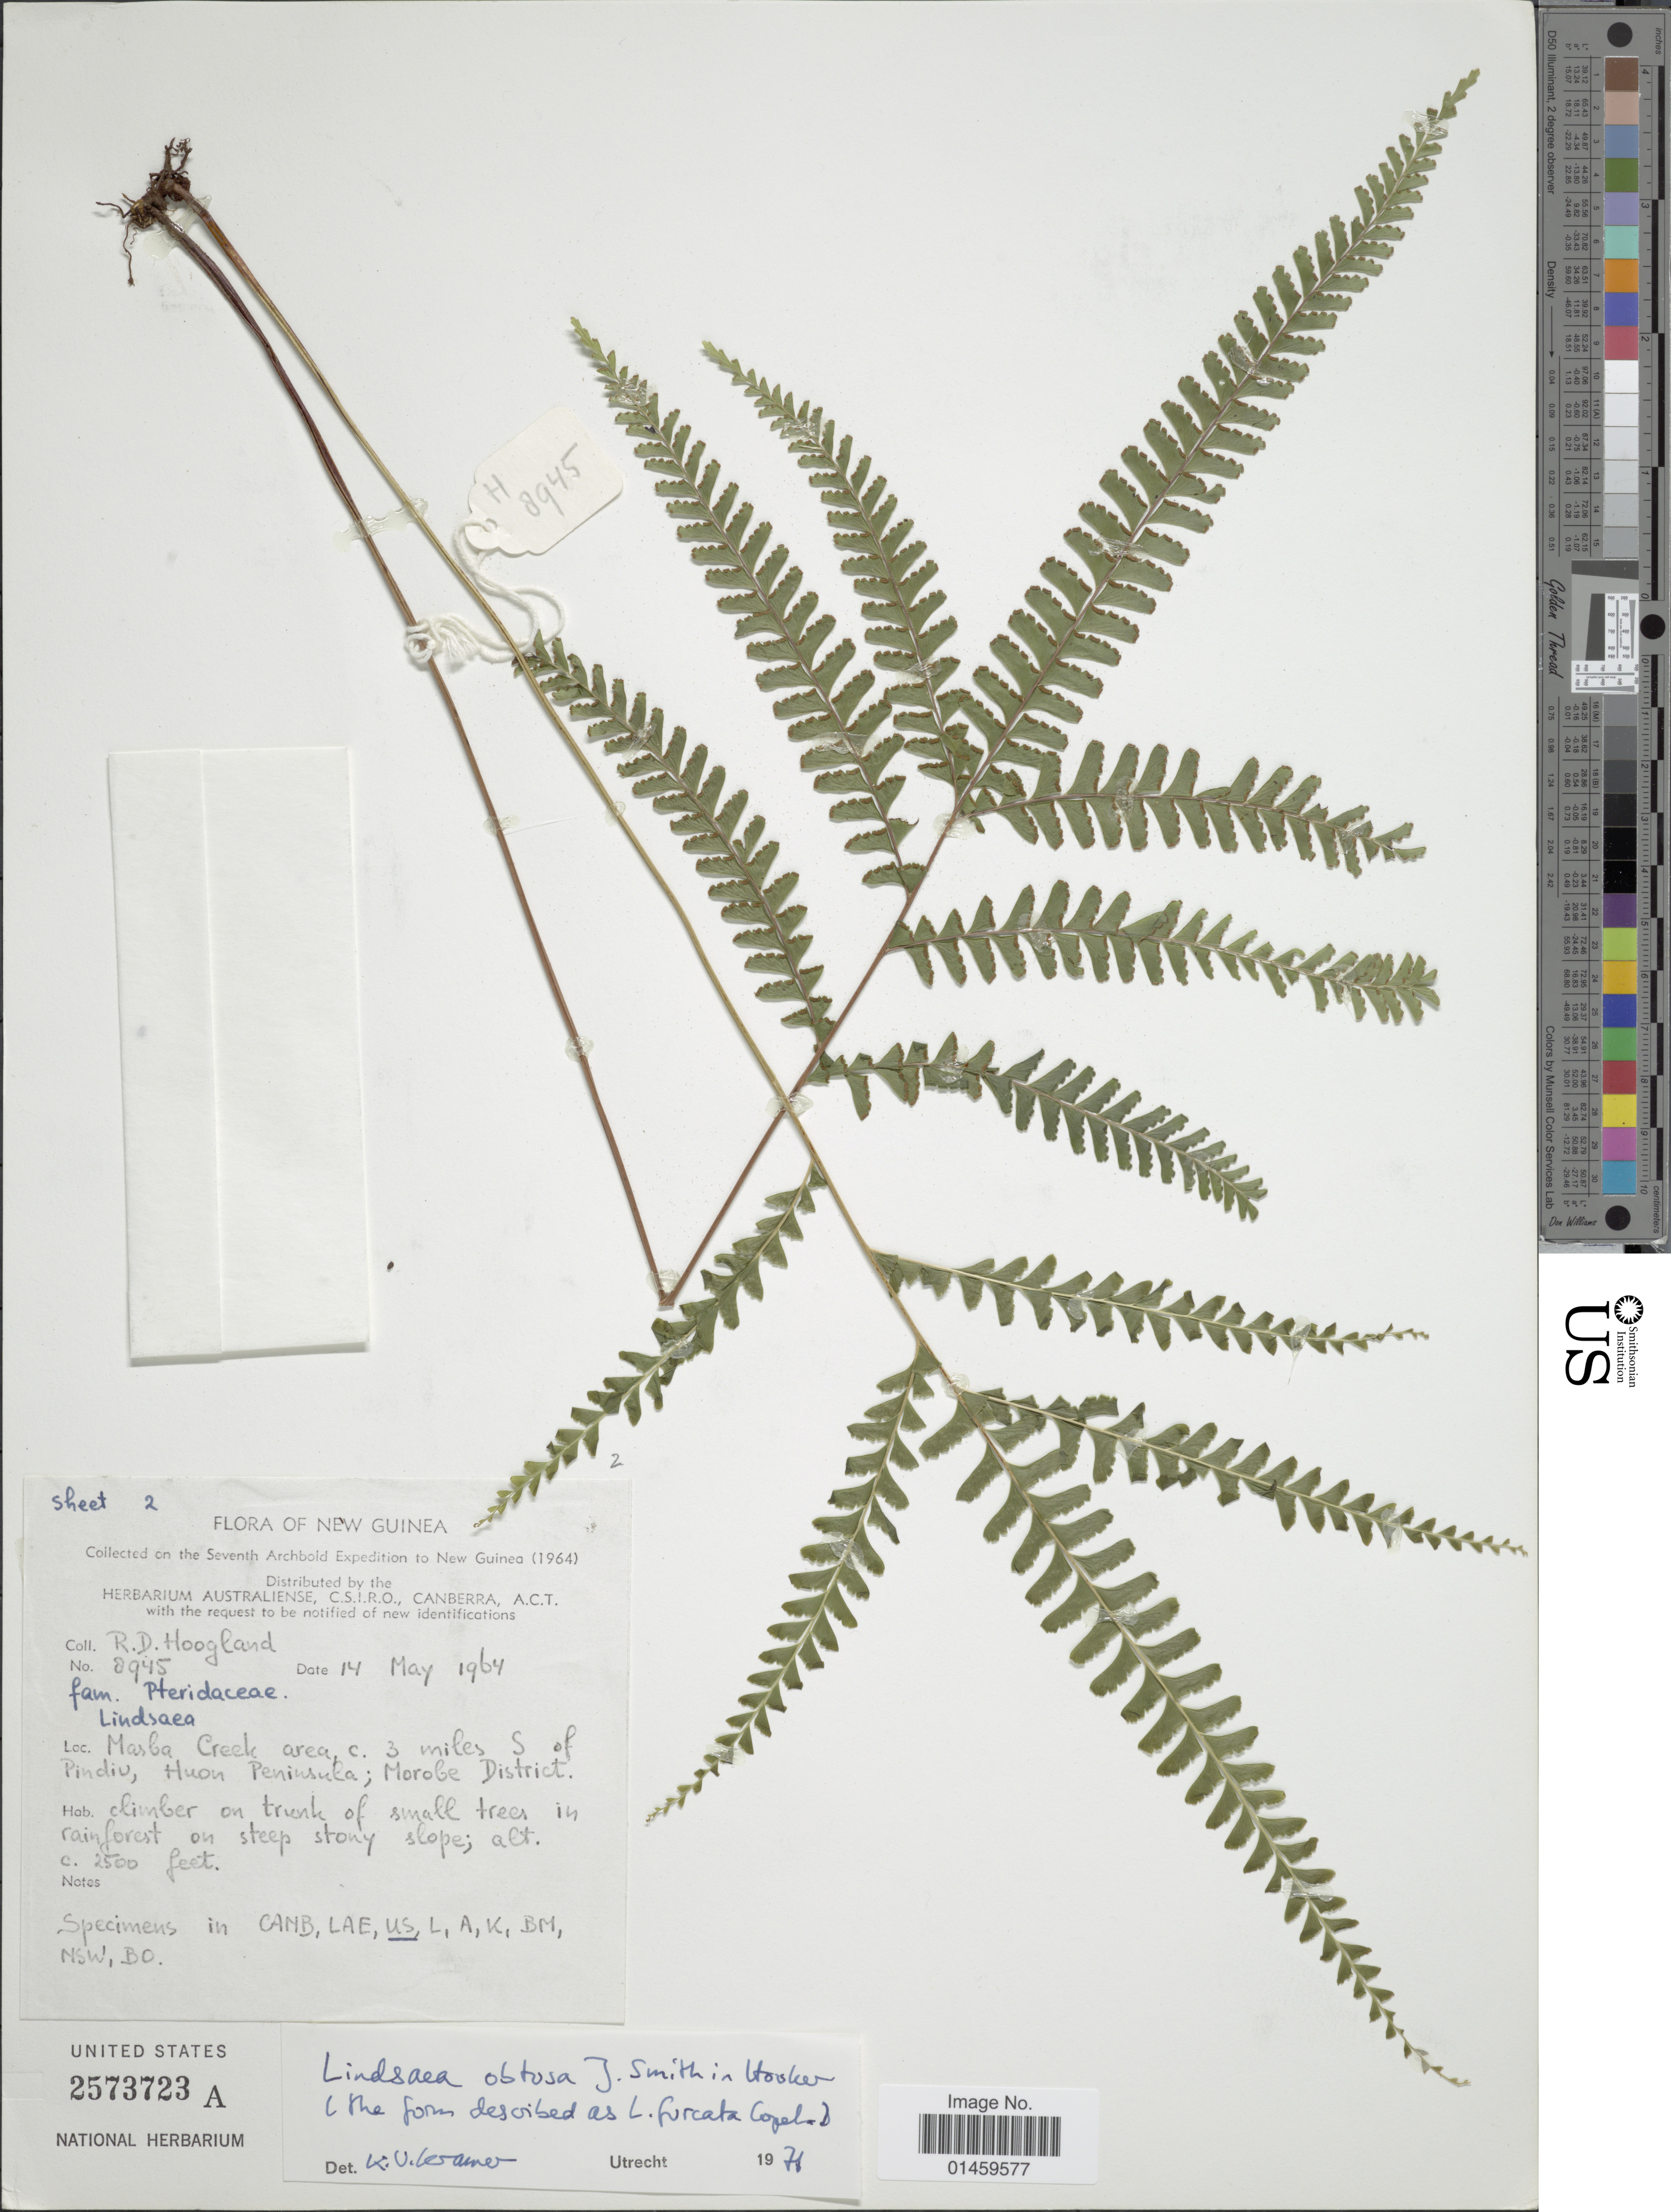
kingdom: Plantae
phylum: Tracheophyta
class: Polypodiopsida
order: Polypodiales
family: Lindsaeaceae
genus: Lindsaea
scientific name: Lindsaea obtusa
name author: J. Sm. ex Hook.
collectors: R. D. Hoogland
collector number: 8945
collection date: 1964-05-14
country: Papua New Guinea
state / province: Morobe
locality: New Guinea. Masba Creek area, c. 3 miles S of Pindiv, Huon Peninsula; Morobe District.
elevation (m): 762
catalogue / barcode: US 2573723A